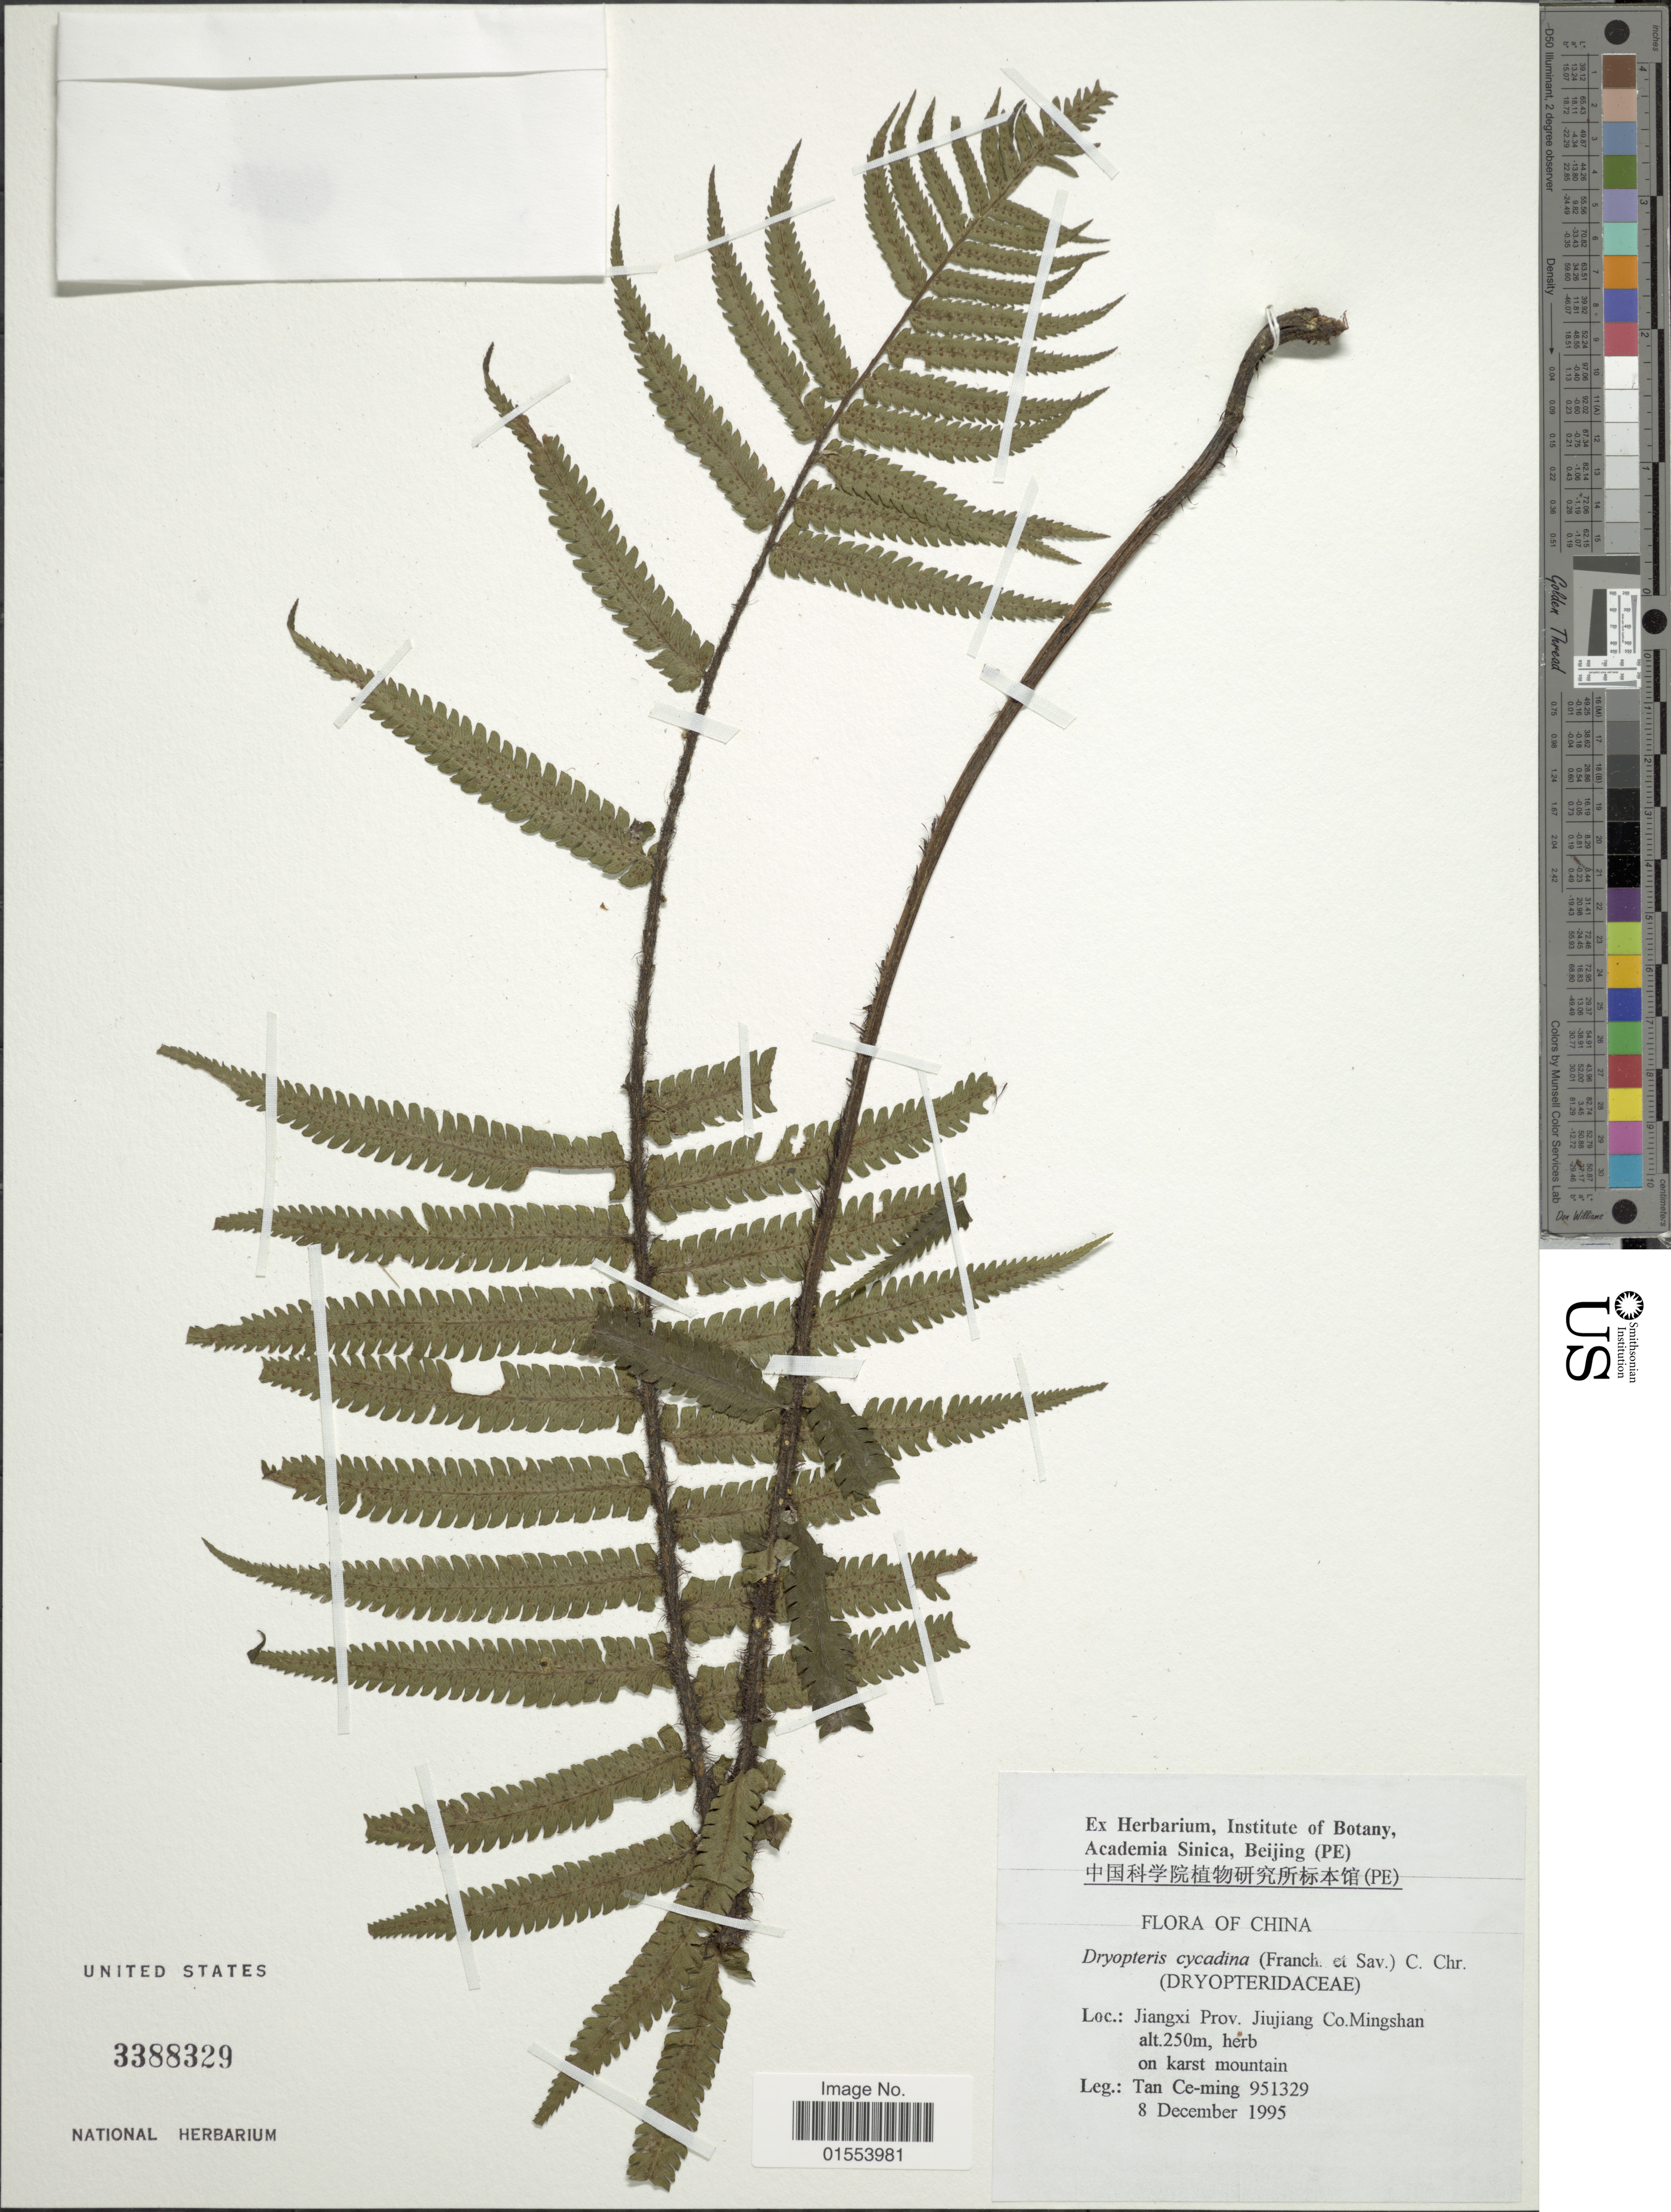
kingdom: Plantae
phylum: Tracheophyta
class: Polypodiopsida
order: Polypodiales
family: Dryopteridaceae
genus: Dryopteris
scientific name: Dryopteris cycadina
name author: (Franch. & Sav.) C. Chr.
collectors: C. Tan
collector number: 951329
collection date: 1995-12-08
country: China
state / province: Jiangxi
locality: China, Jiangxi Prov. Jiujiang Co. Mingshan.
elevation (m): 250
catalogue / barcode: US 3388329